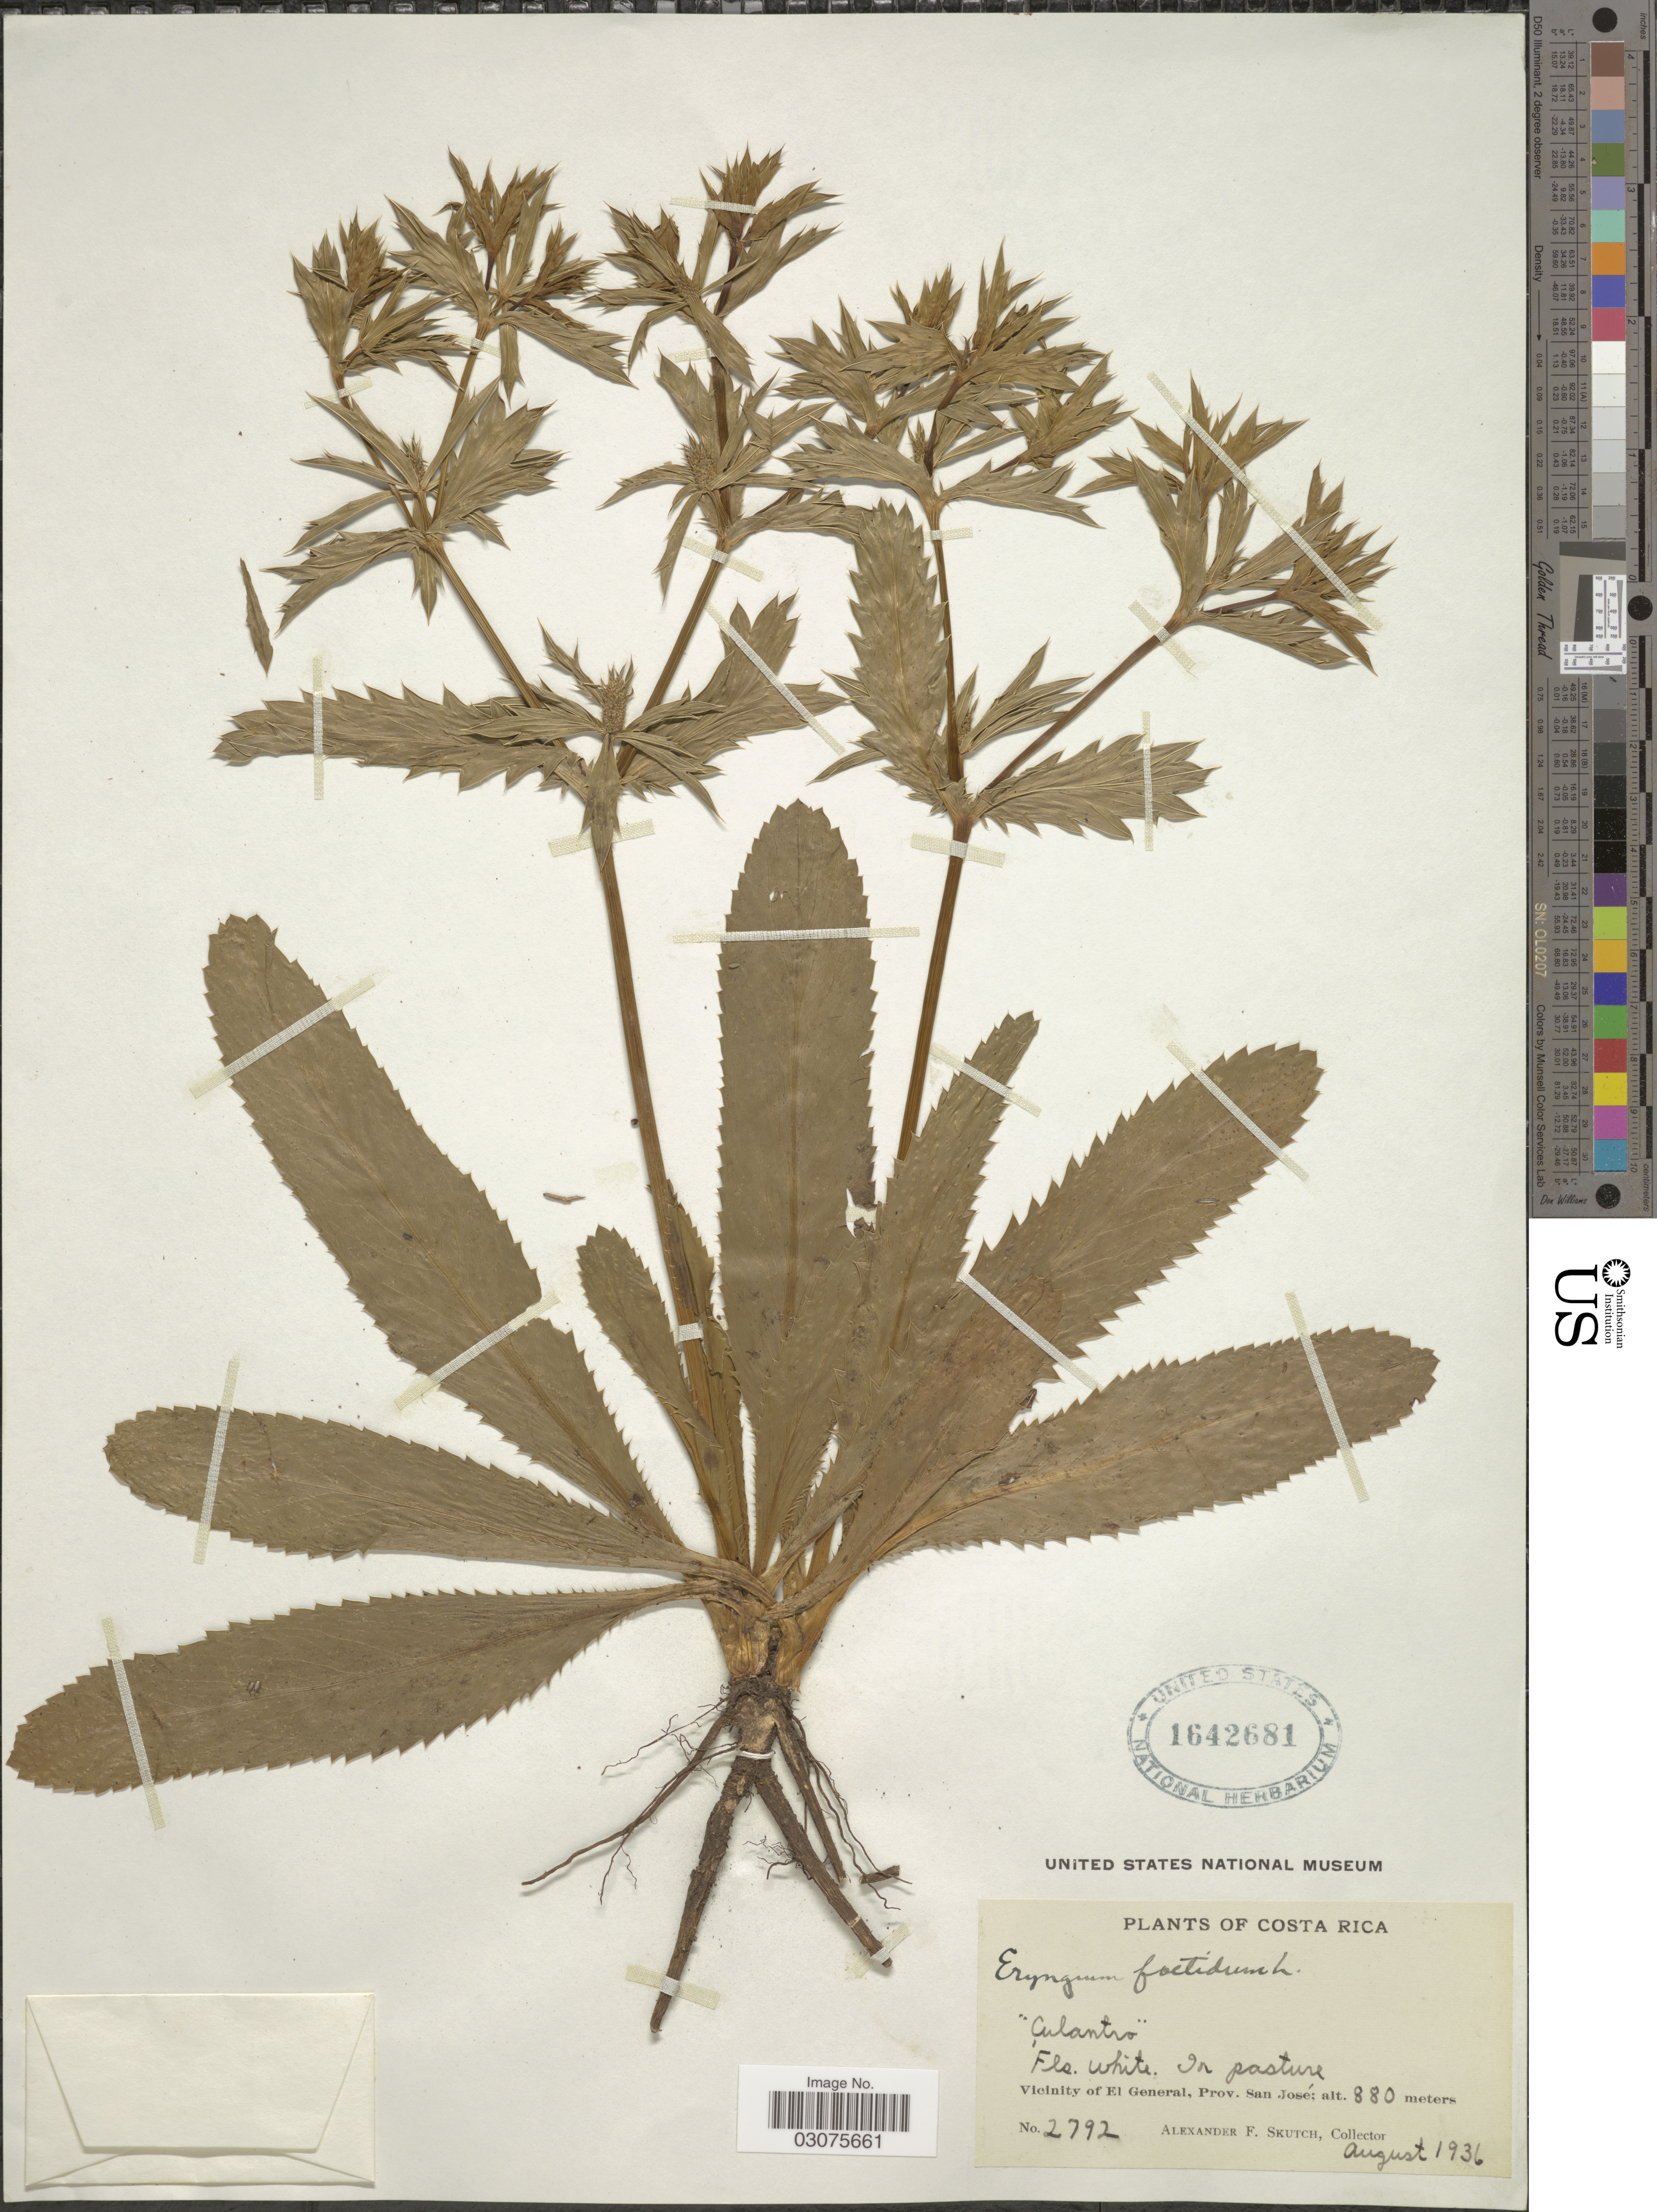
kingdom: Plantae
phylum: Tracheophyta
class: Magnoliopsida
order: Apiales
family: Apiaceae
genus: Eryngium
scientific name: Eryngium foetidum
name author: L.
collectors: A. F. Skutch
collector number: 2792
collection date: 1936-08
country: Costa Rica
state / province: San José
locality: Vicinity of El General.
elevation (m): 880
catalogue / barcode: US 1642681